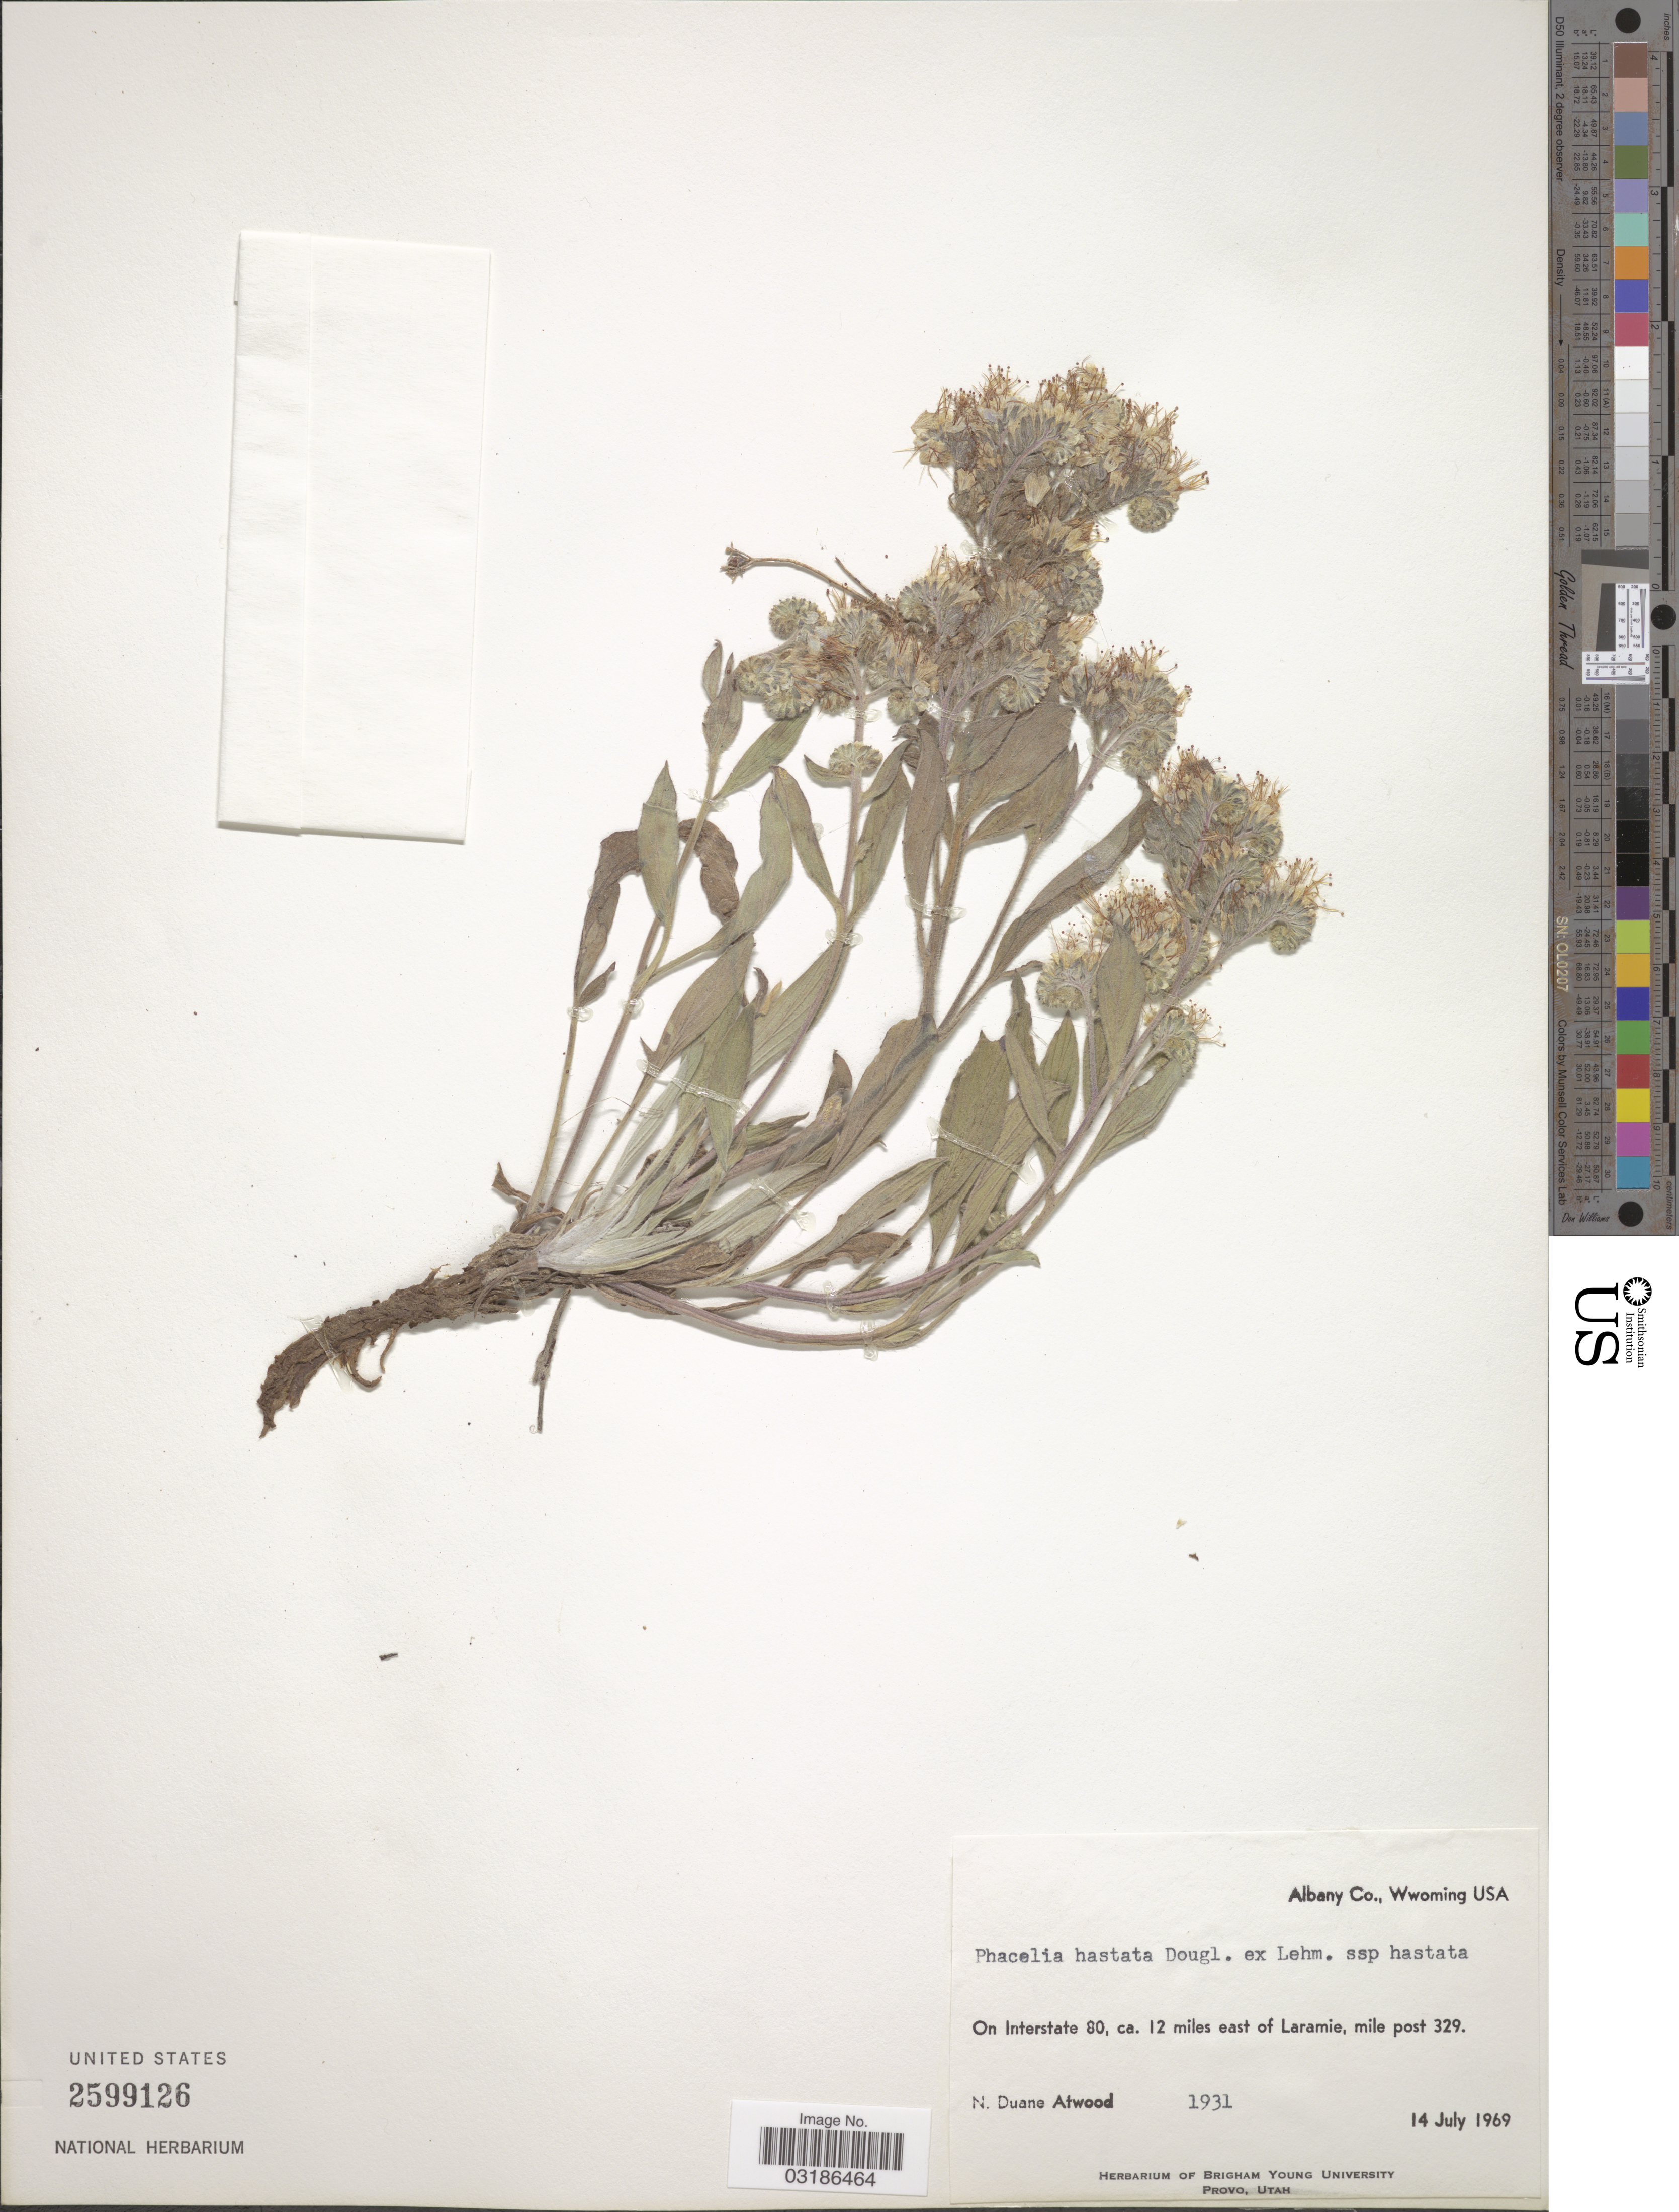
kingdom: Plantae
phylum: Tracheophyta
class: Magnoliopsida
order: Boraginales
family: Hydrophyllaceae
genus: Phacelia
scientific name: Phacelia hastata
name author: Douglas ex Lehm.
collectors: N. Atwood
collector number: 1931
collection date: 1969-07-14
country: United States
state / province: Wyoming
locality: Albany Co. On Interstate 80, ca. 12 miles east of Laramie, mile post 329.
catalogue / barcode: US 2599126